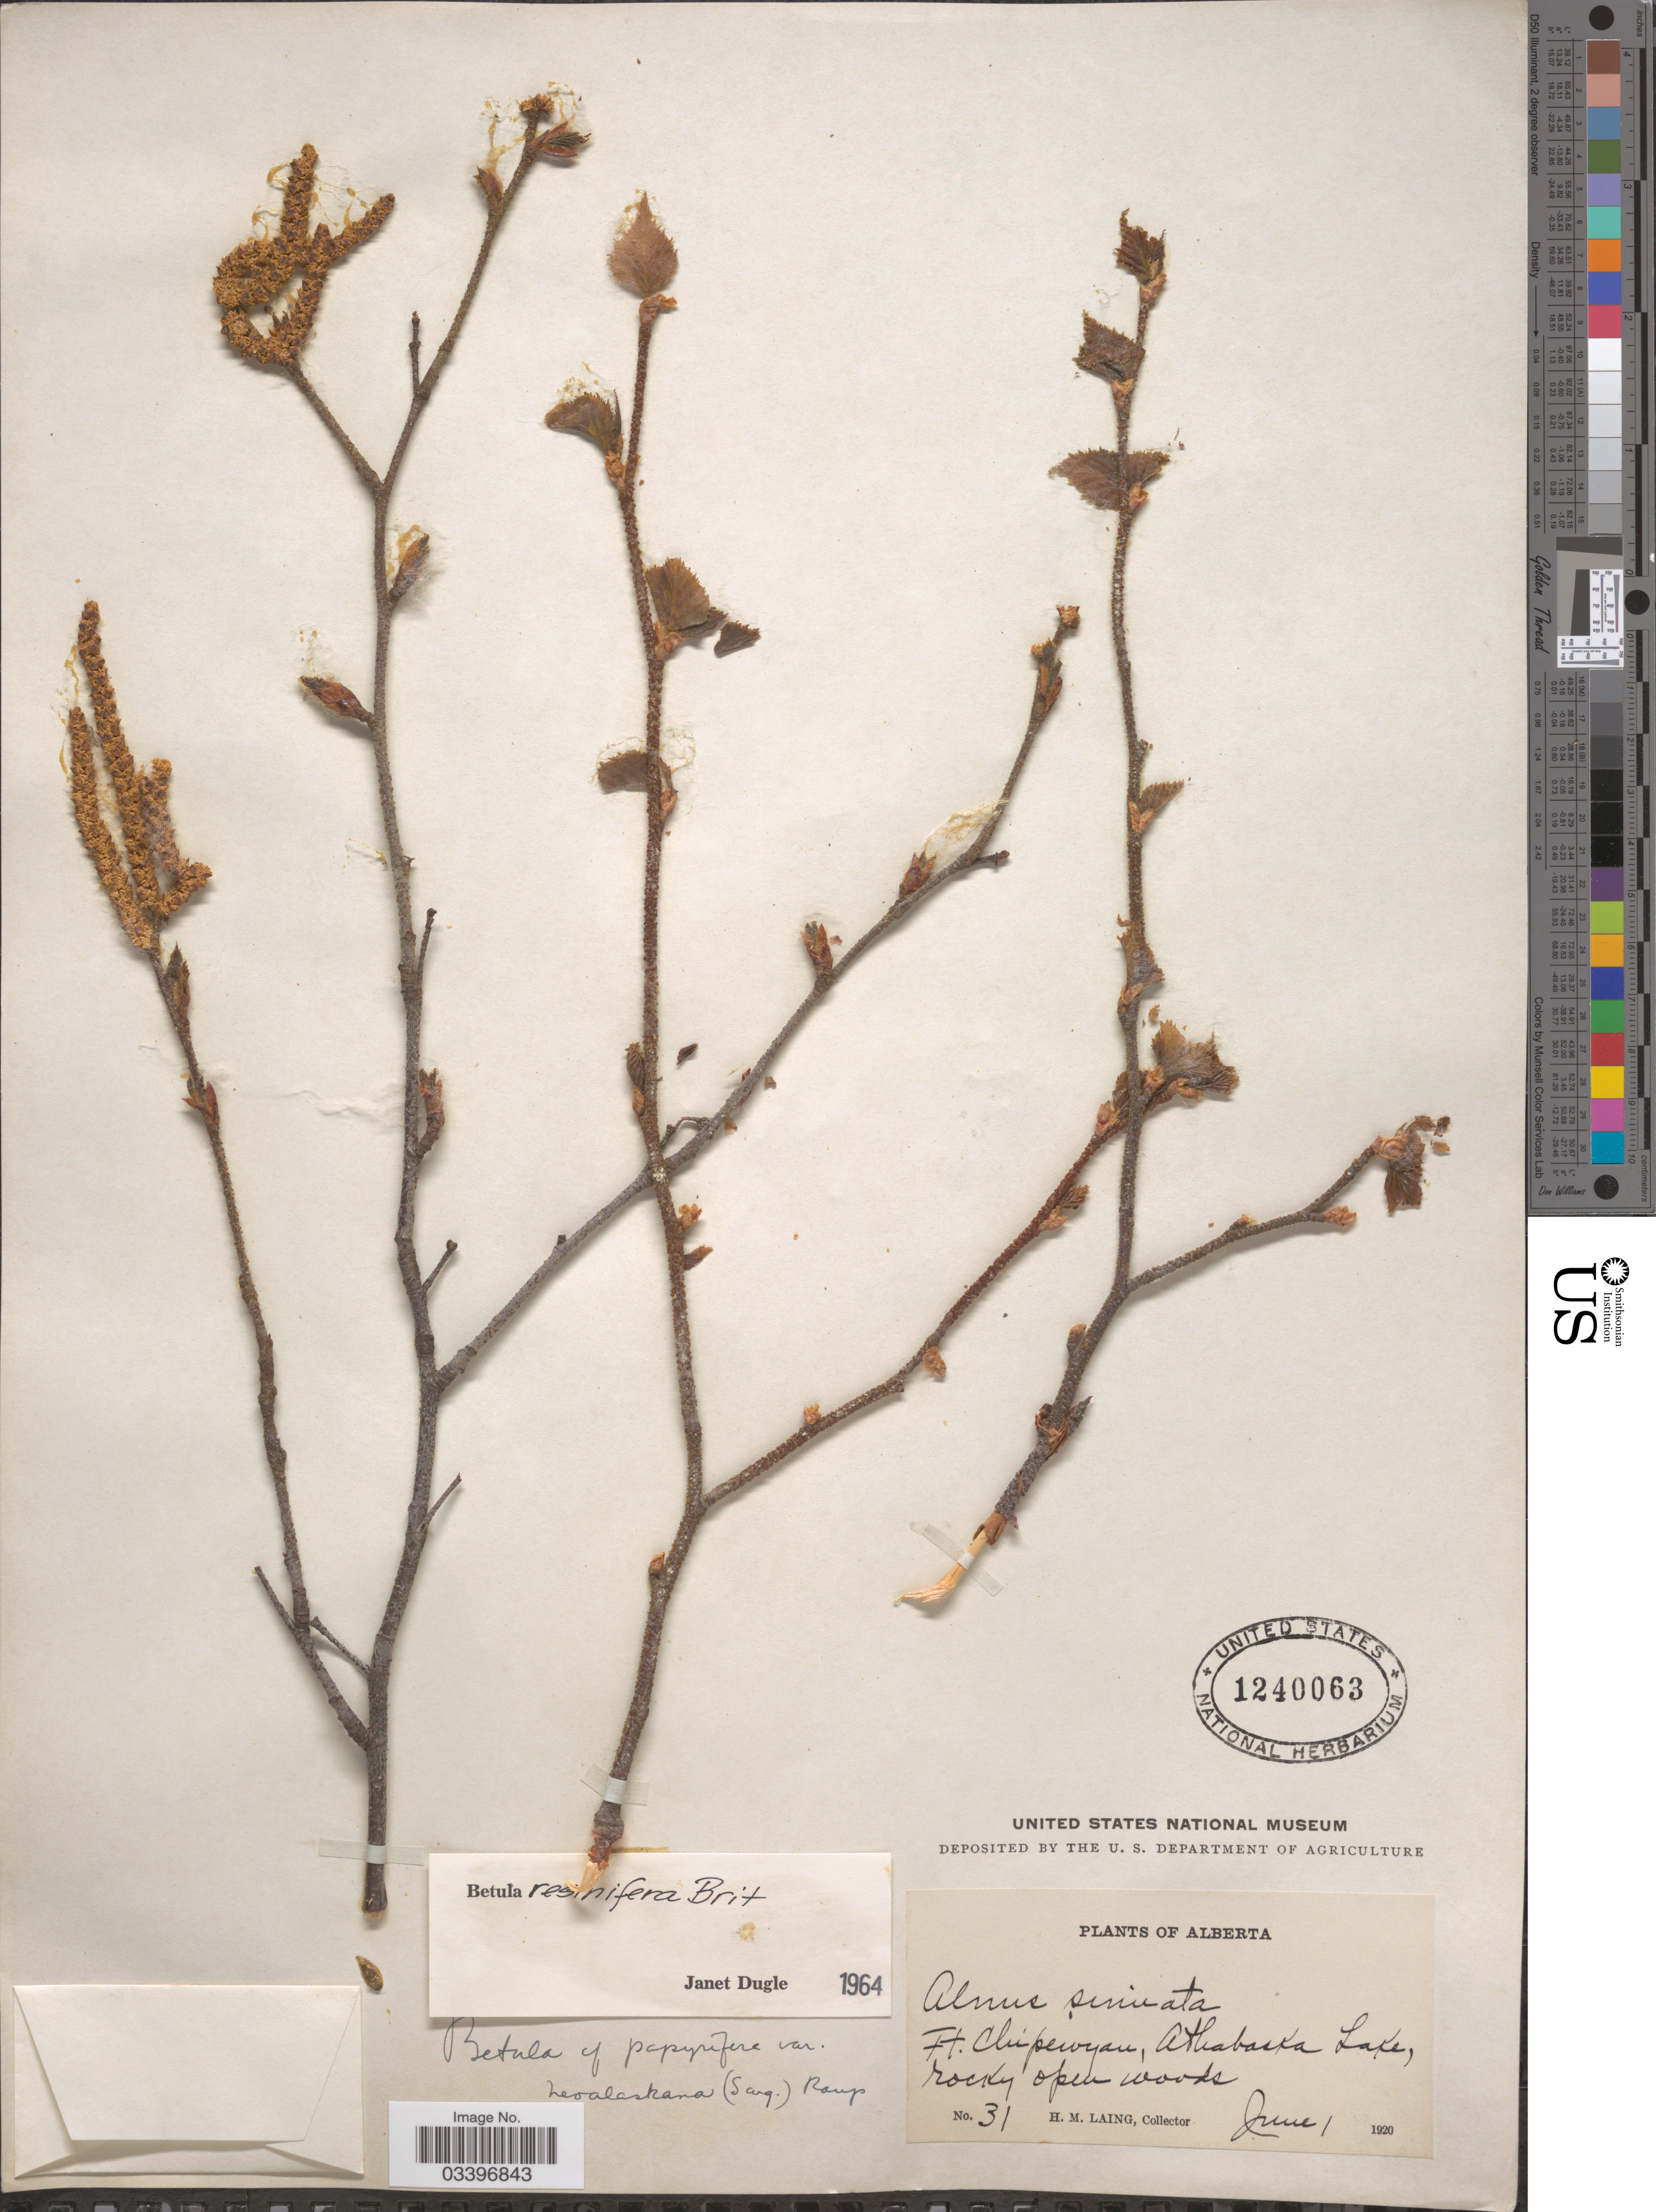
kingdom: Plantae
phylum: Tracheophyta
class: Magnoliopsida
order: Fagales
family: Betulaceae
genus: Betula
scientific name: Betula resinifera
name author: Britton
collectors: H. Laing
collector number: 31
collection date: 1920-06-01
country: Canada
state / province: Alberta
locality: Ft. Chipewyan, Athabaska Lake, rocky open woods.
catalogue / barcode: US 1240063